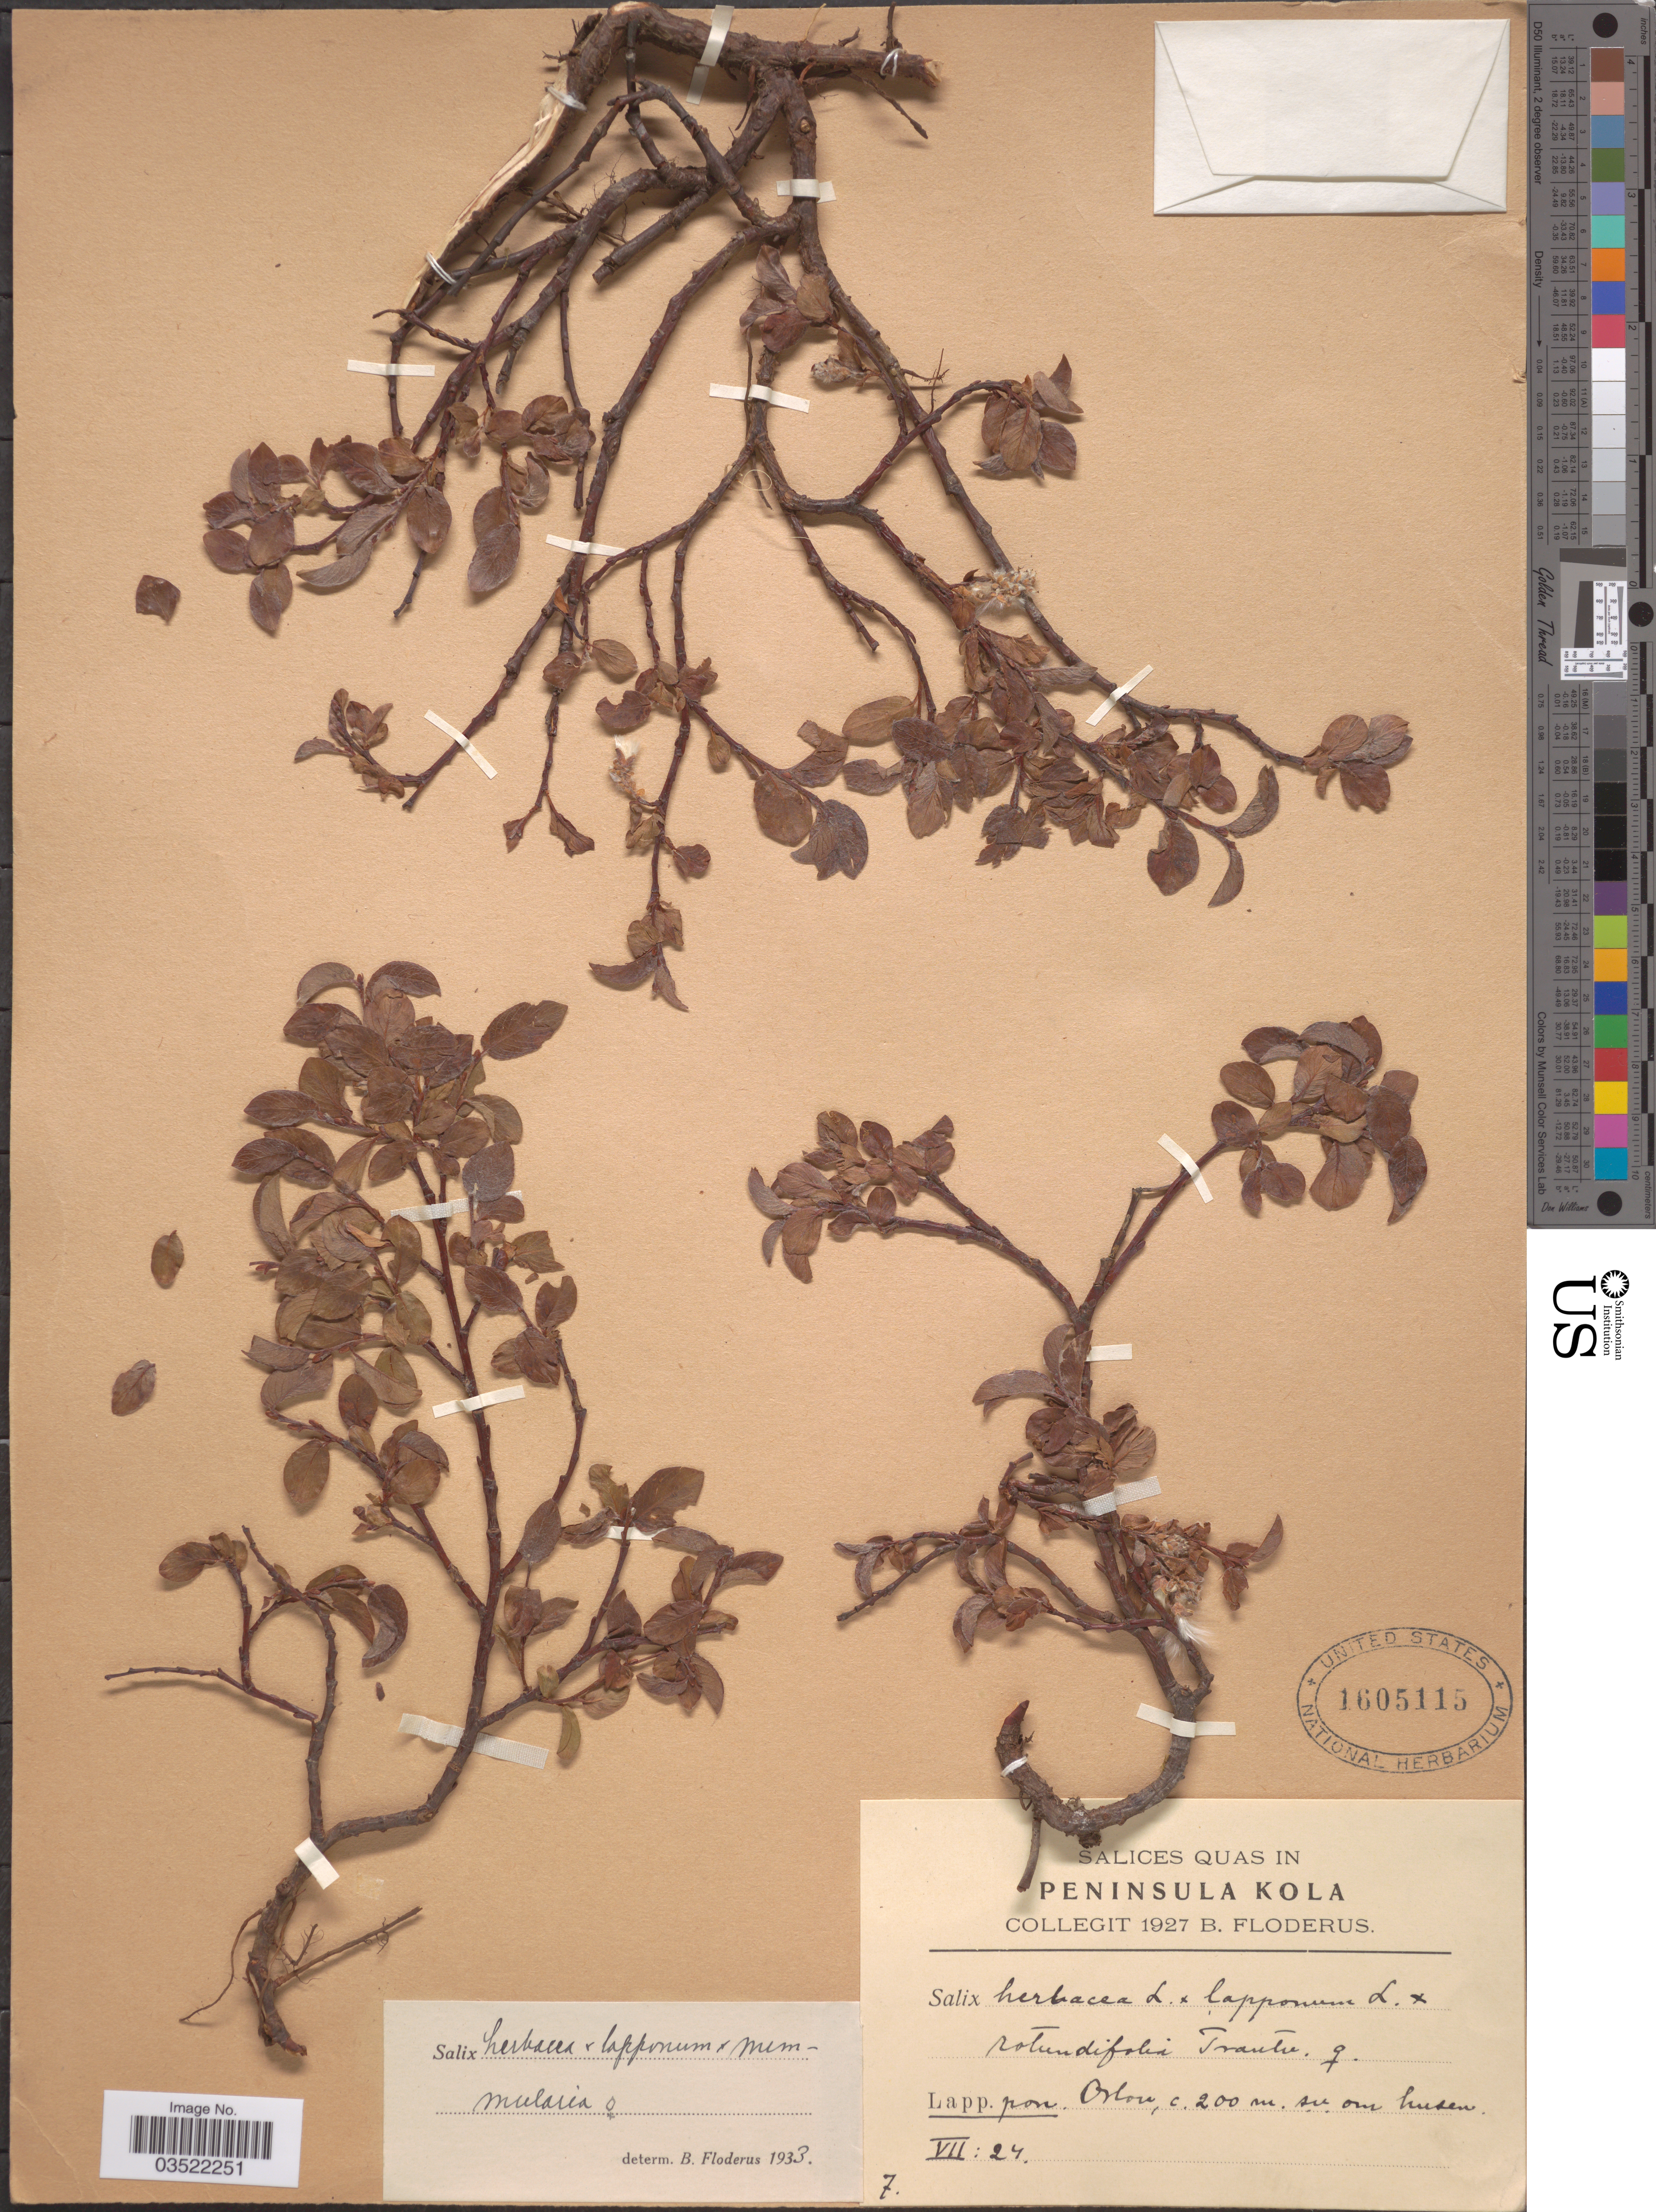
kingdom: Plantae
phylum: Tracheophyta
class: Magnoliopsida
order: Malpighiales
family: Salicaceae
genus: Salix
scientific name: Salix herbacea x S. lapponum L. x S. nummularia Andersson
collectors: B. G. O. Floderus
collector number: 7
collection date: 1927-07-24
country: Russian Federation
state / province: Murmansk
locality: Peninsula Kola. Lapp. pon. Oslov.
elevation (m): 200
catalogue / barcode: US 1605115